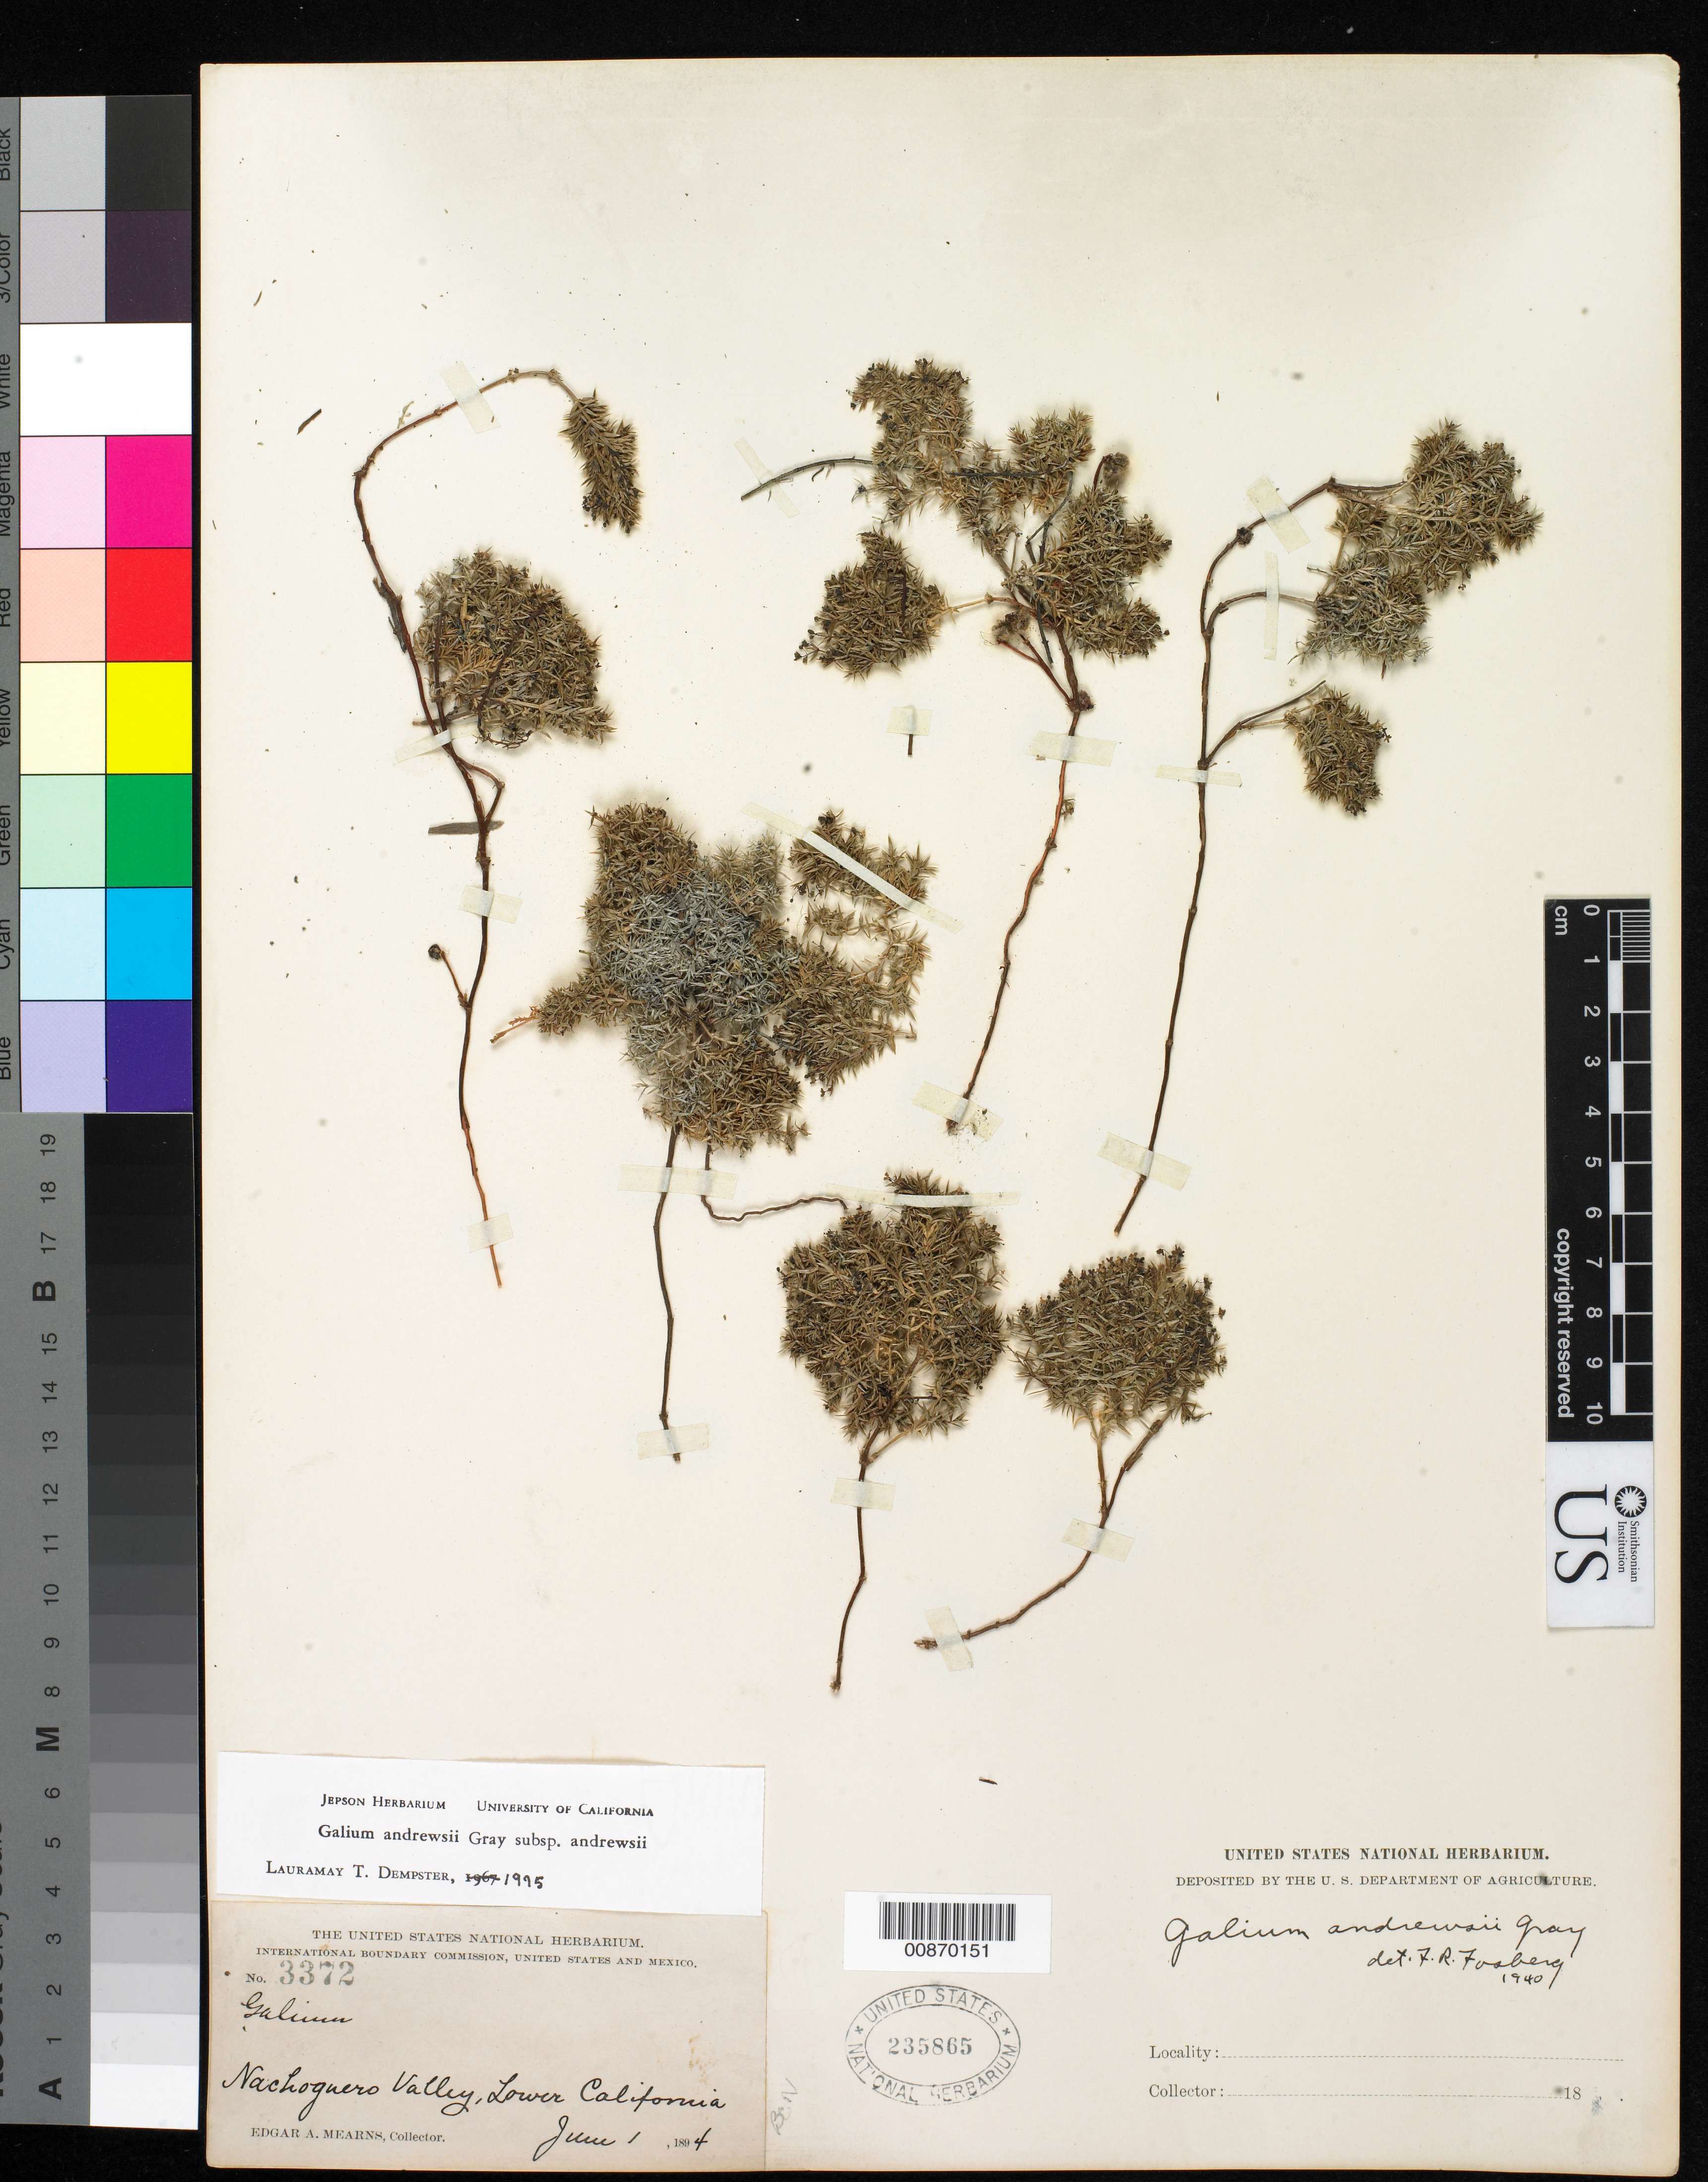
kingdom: Plantae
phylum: Tracheophyta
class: Magnoliopsida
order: Gentianales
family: Rubiaceae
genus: Galium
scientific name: Galium andrewsii subsp. andrewsii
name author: A. Gray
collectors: E. A. Mearns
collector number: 3372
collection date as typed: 01 Jun 1894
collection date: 1894-06-01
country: Mexico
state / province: Baja California Norte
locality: Nachoguero Valley, Baja California.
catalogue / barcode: US 235865